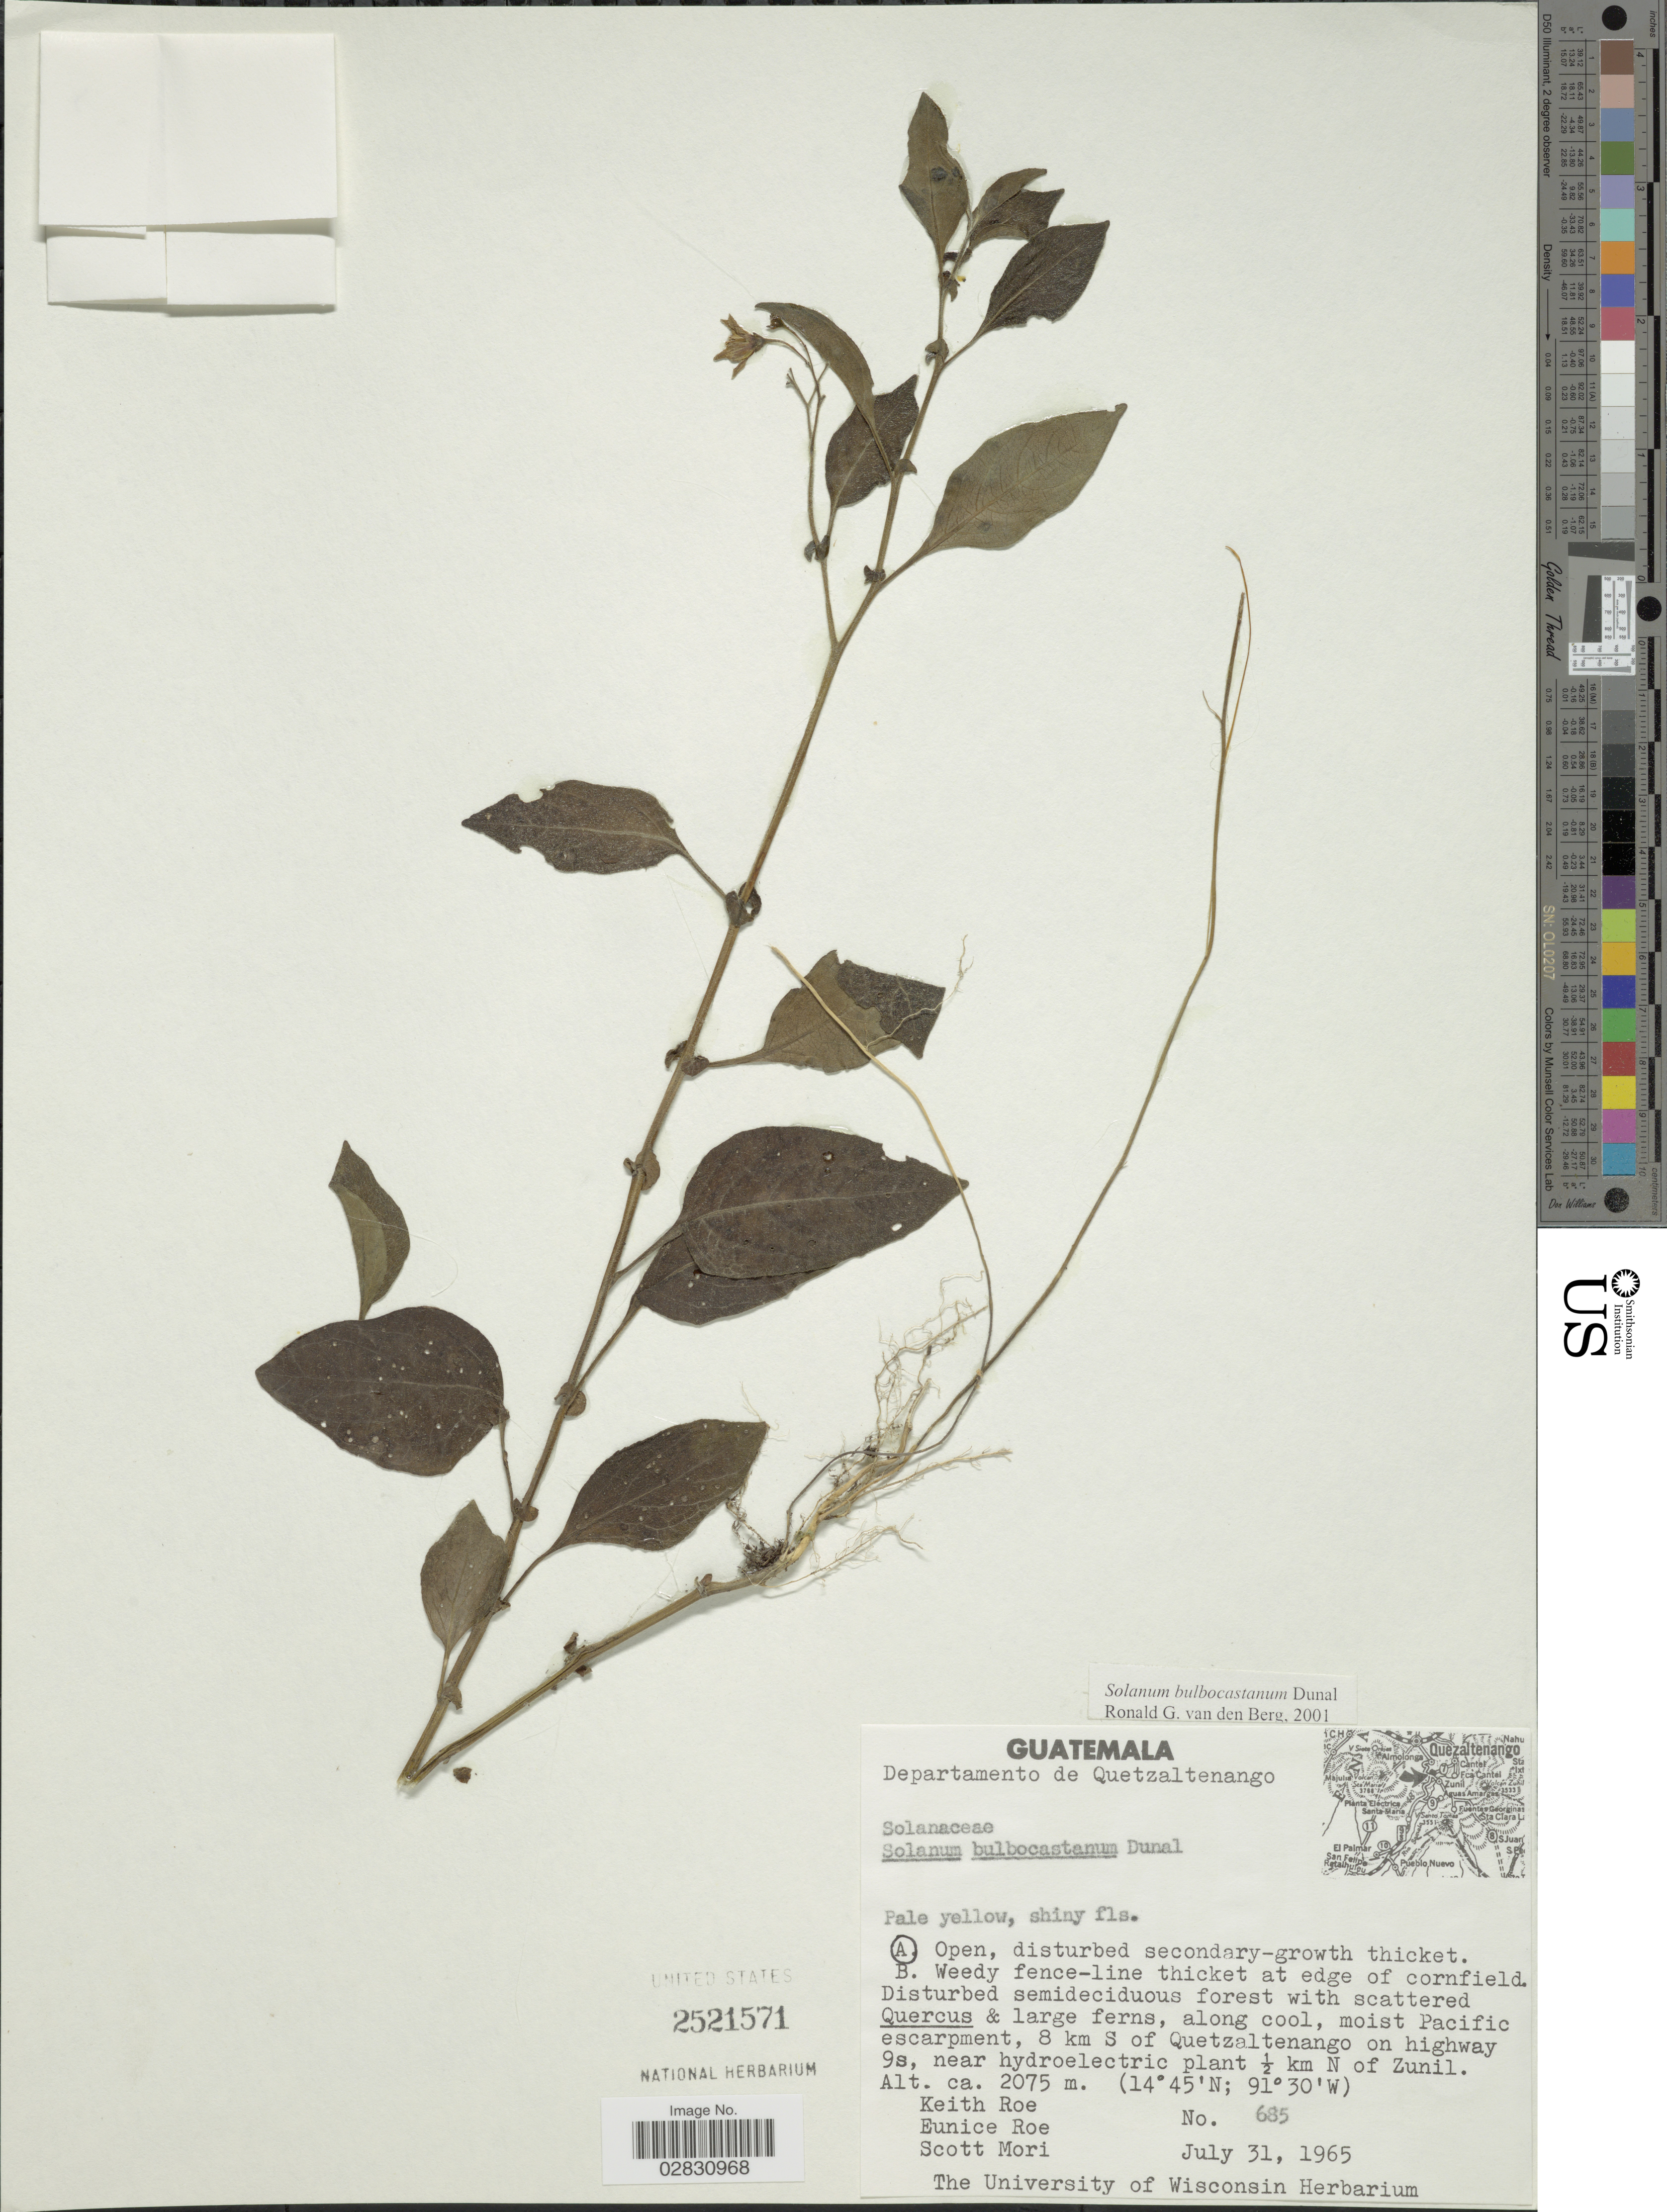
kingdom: Plantae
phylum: Tracheophyta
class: Magnoliopsida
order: Solanales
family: Solanaceae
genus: Solanum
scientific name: Solanum bulbocastanum subsp. partitum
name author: (Correll) Hawkes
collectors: K. E. Roe, E. Roe & S. Mori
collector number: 685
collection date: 1965-07-31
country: Guatemala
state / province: Quetzaltenango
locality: Departamento de Quezaltenango. Quercus & large ferns, along cool, moist Pacific escarpment, 8 km S of Quetzaltenango on highway 9s, near hydroelectric plant ½ km N of Zunil.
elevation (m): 2075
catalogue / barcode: US 2521571